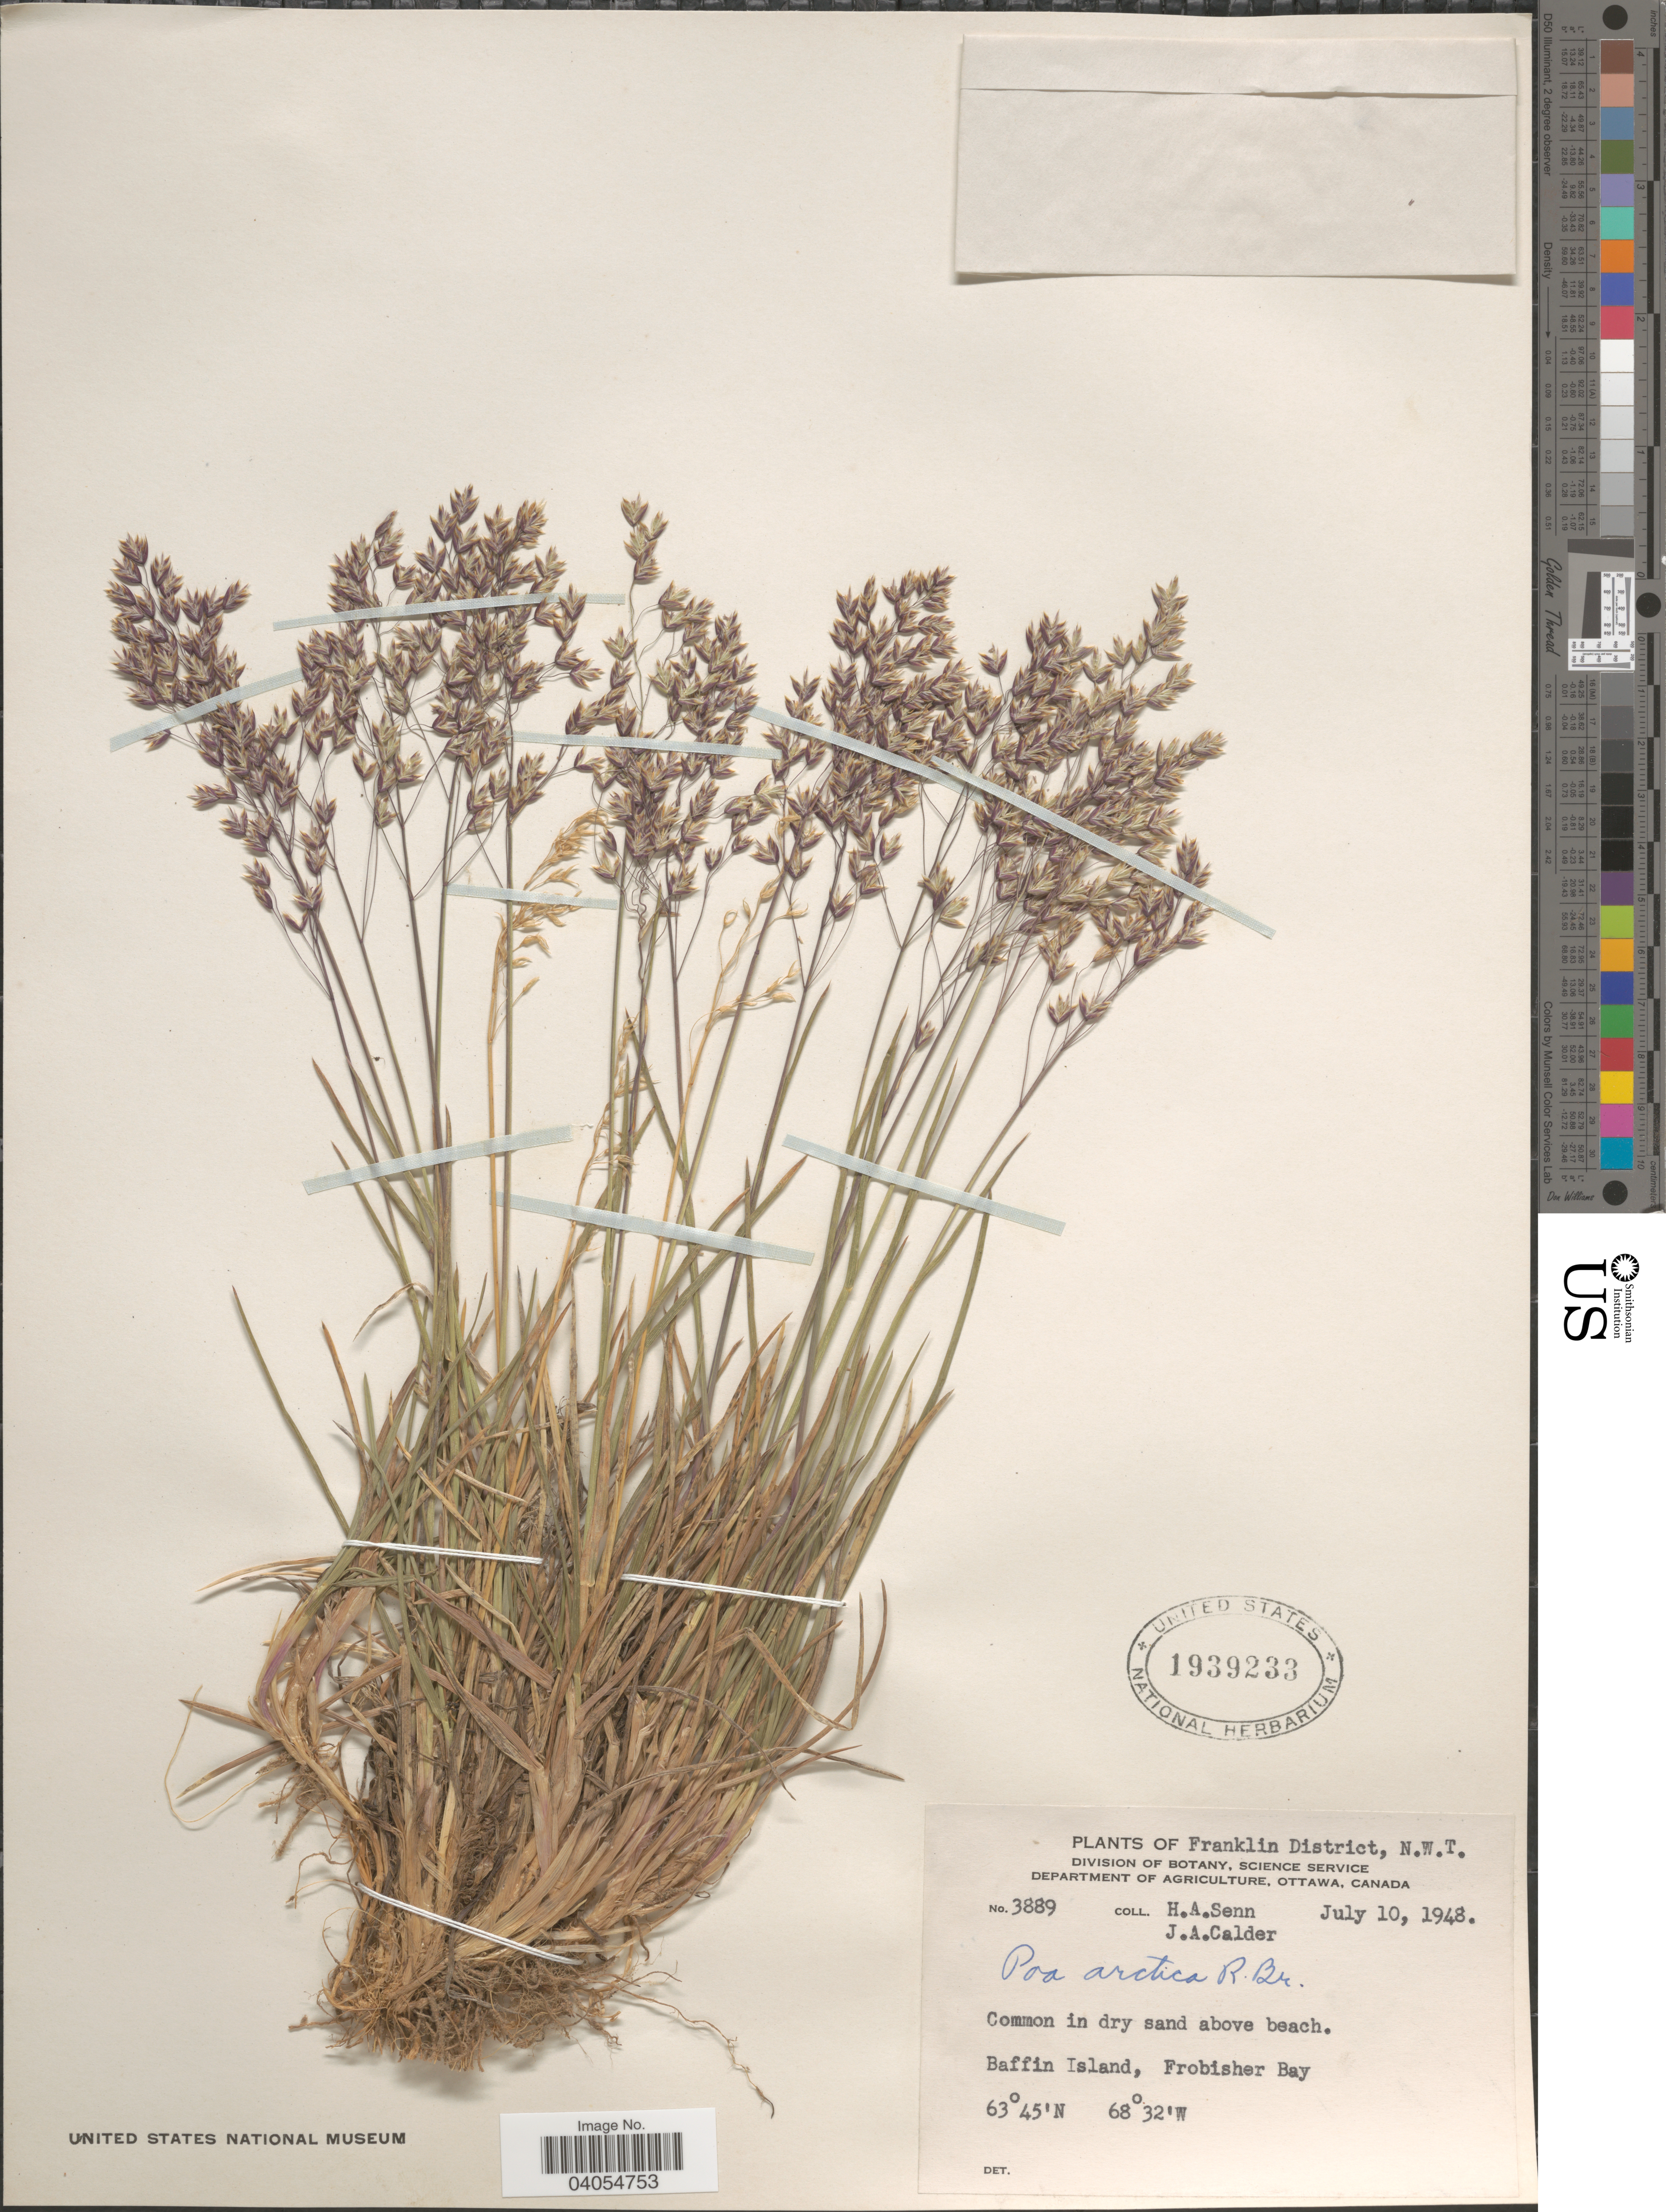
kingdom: Plantae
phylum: Tracheophyta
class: Liliopsida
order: Poales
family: Poaceae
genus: Poa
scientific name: Poa arctica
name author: R. Br.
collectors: H. Senn & J. A. Calder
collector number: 3889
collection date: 1948-07-10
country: Canada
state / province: Northwest Territories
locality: Franklin District. Common in dry sand above beach. Baffin Island, Frobisher Bay.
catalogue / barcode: US 1939233